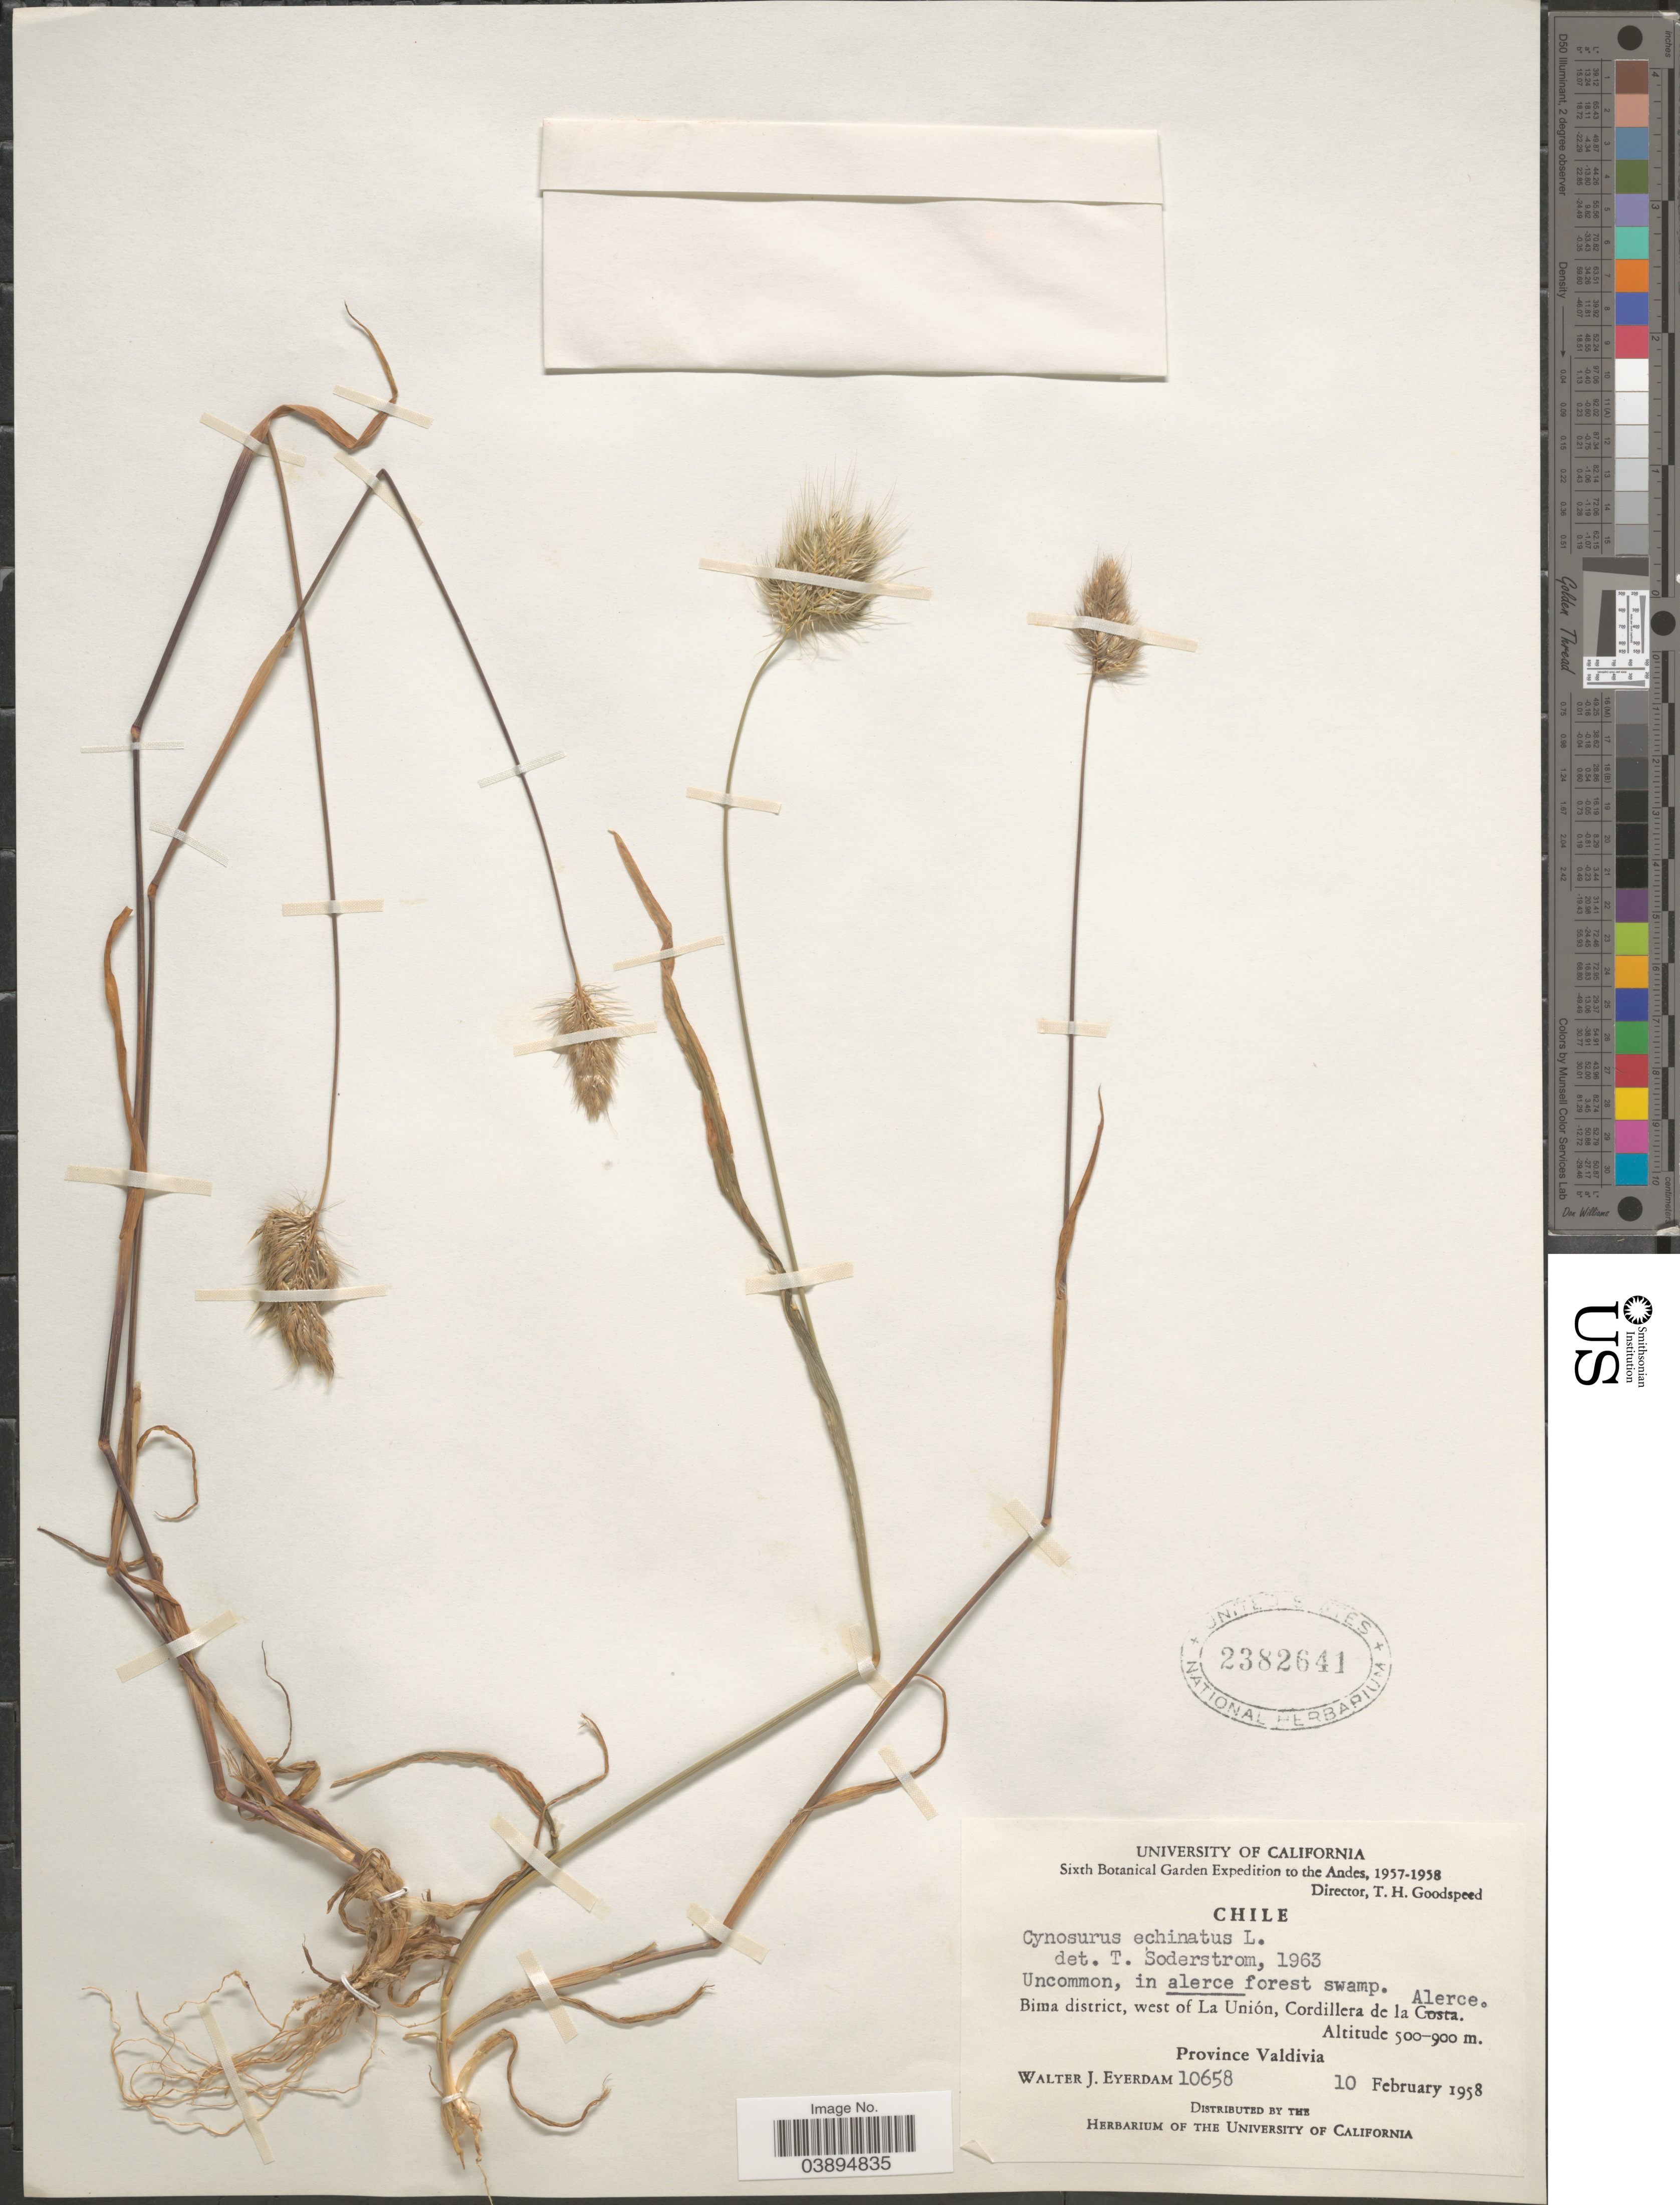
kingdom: Plantae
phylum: Tracheophyta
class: Liliopsida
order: Poales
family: Poaceae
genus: Cynosurus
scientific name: Cynosurus echinatus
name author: L.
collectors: W. J. Eyerdam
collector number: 10658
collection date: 1958-02-10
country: Chile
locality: The Andes. Bima district, west of La Unión, Cordillera de la Costa. Province Valdivia.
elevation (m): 500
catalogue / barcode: US 2382641